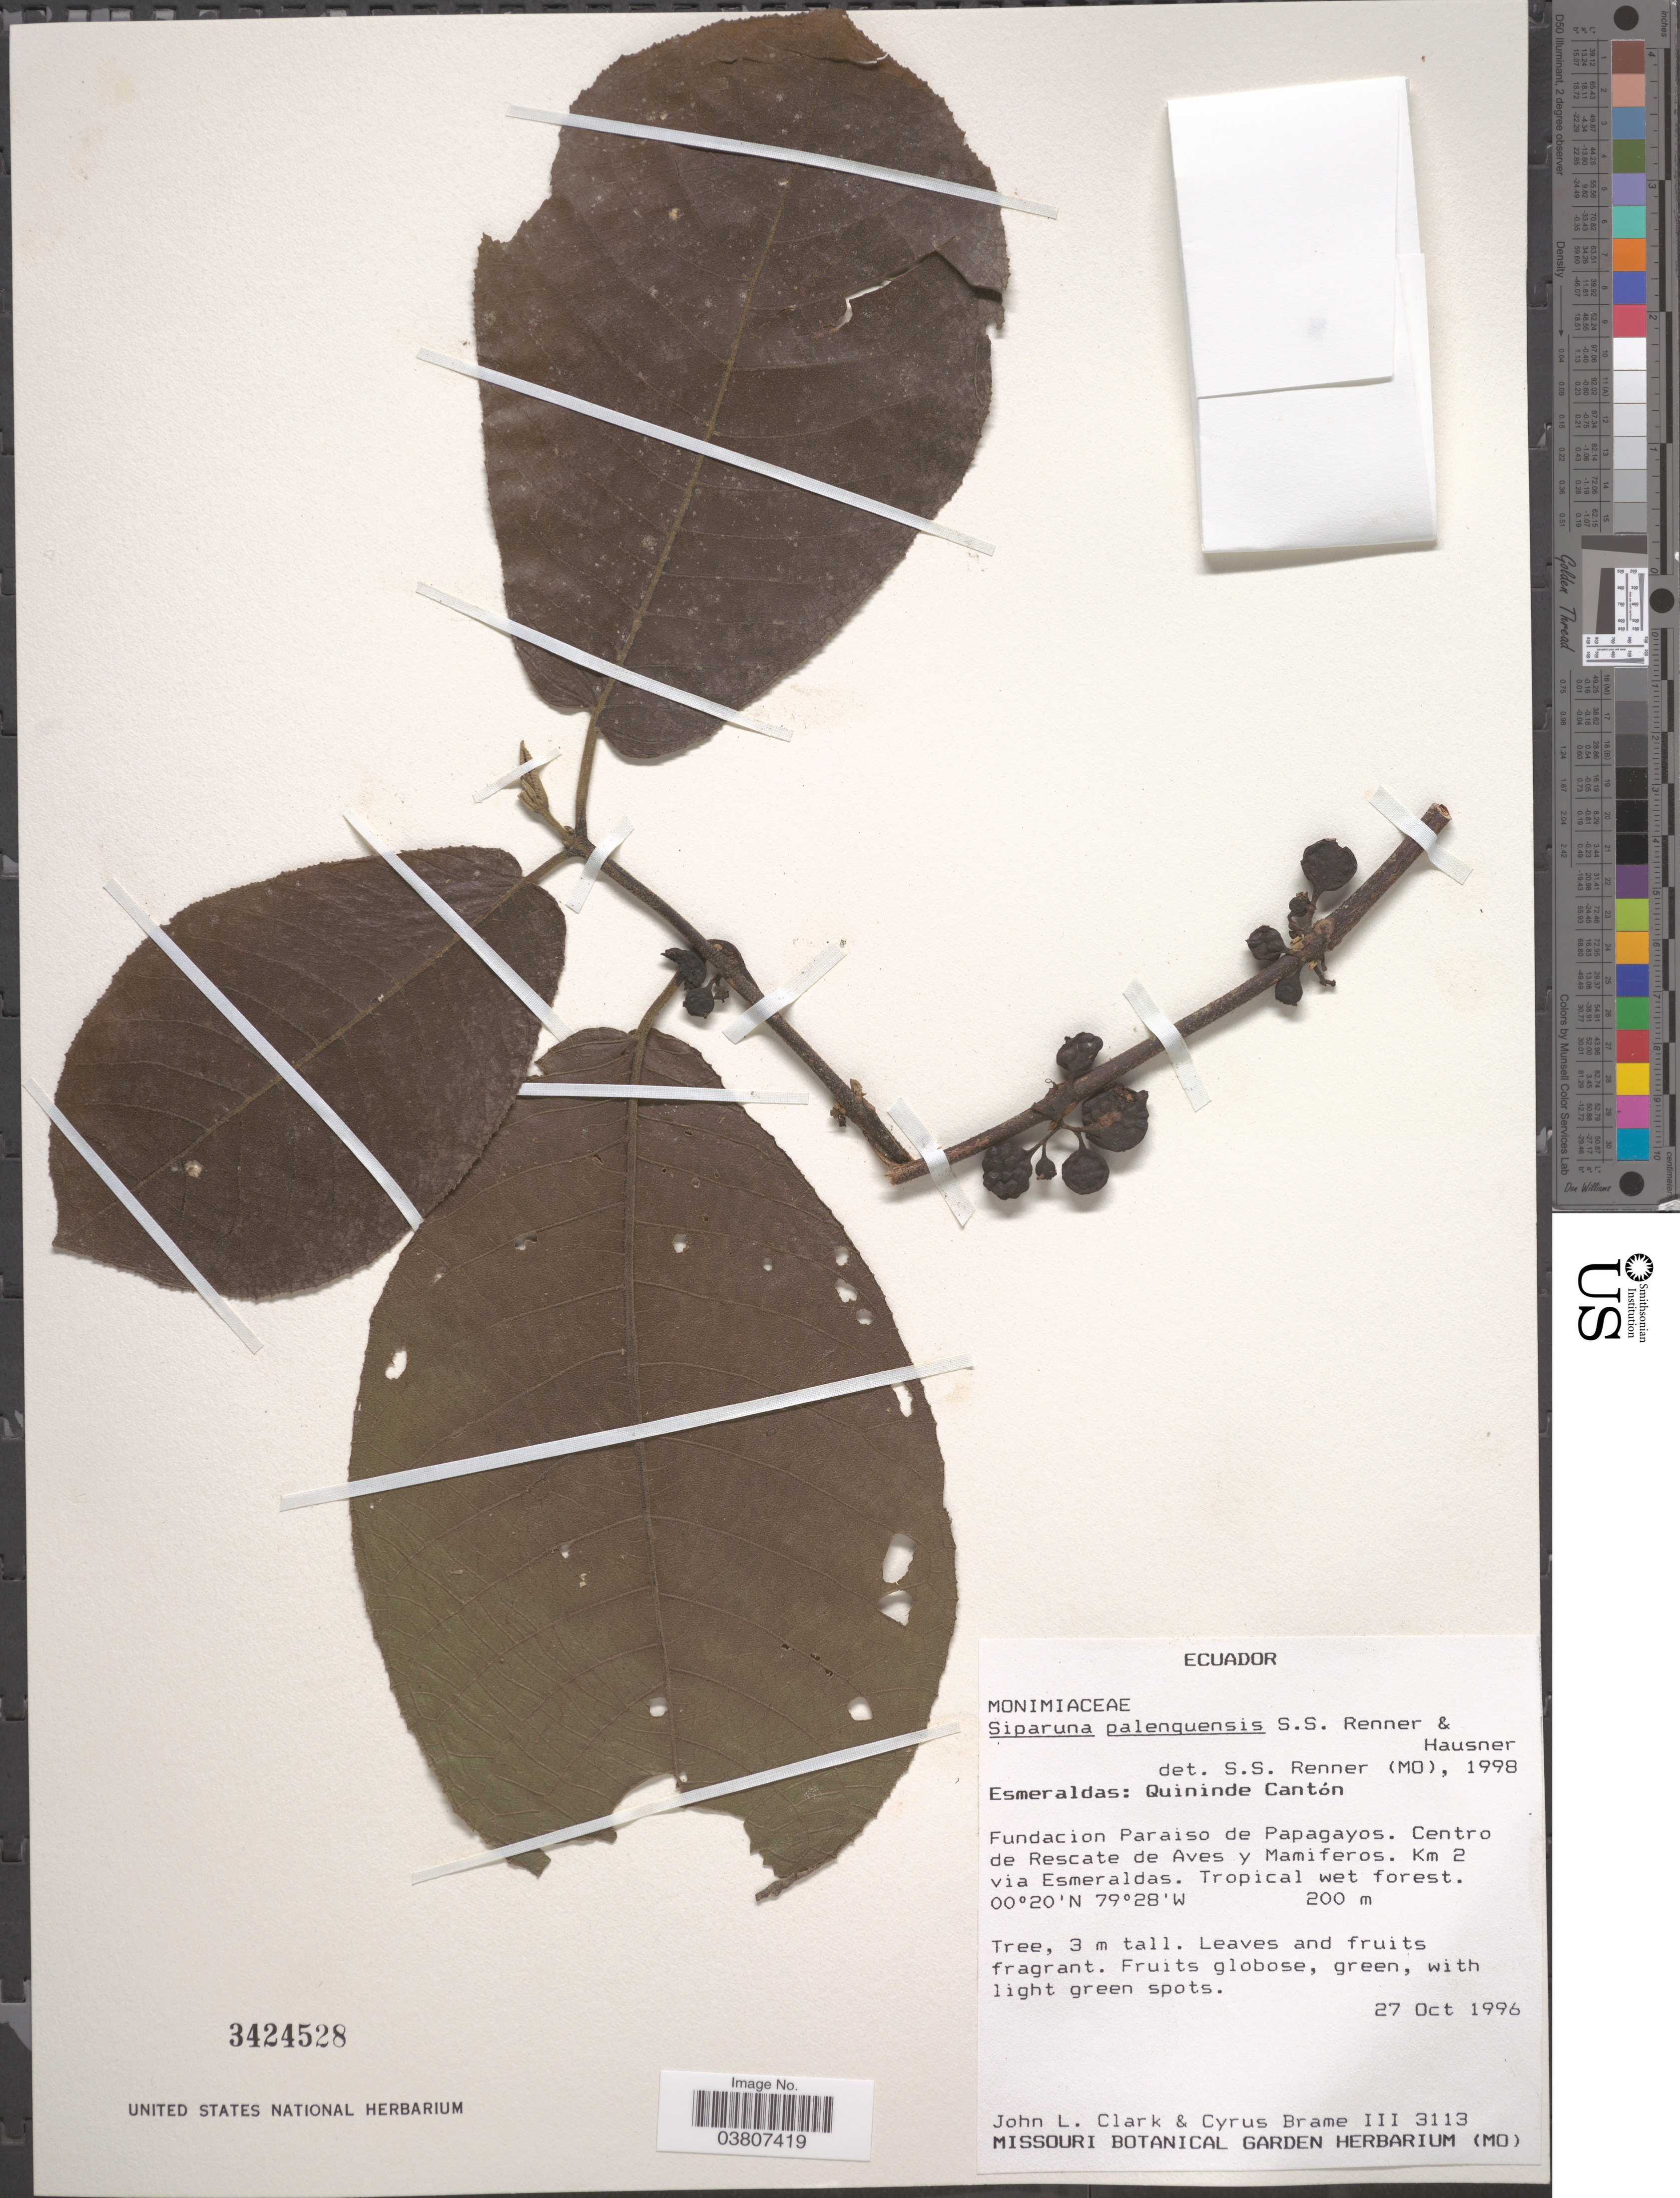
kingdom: Plantae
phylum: Tracheophyta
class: Magnoliopsida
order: Laurales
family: Siparunaceae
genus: Siparuna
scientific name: Siparuna palenquensis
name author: S.S. Renner & Hausner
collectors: J. L. Clark & C. Brame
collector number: III3113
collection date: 1996-10-27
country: Ecuador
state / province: Esmeraldas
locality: Quininde Cantón. Fundacion Paraiso de Papagayos. Centro de Rescate de Aves y Mamiferos. Km 2 via Esmeraldas.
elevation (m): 200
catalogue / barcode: US 3424528